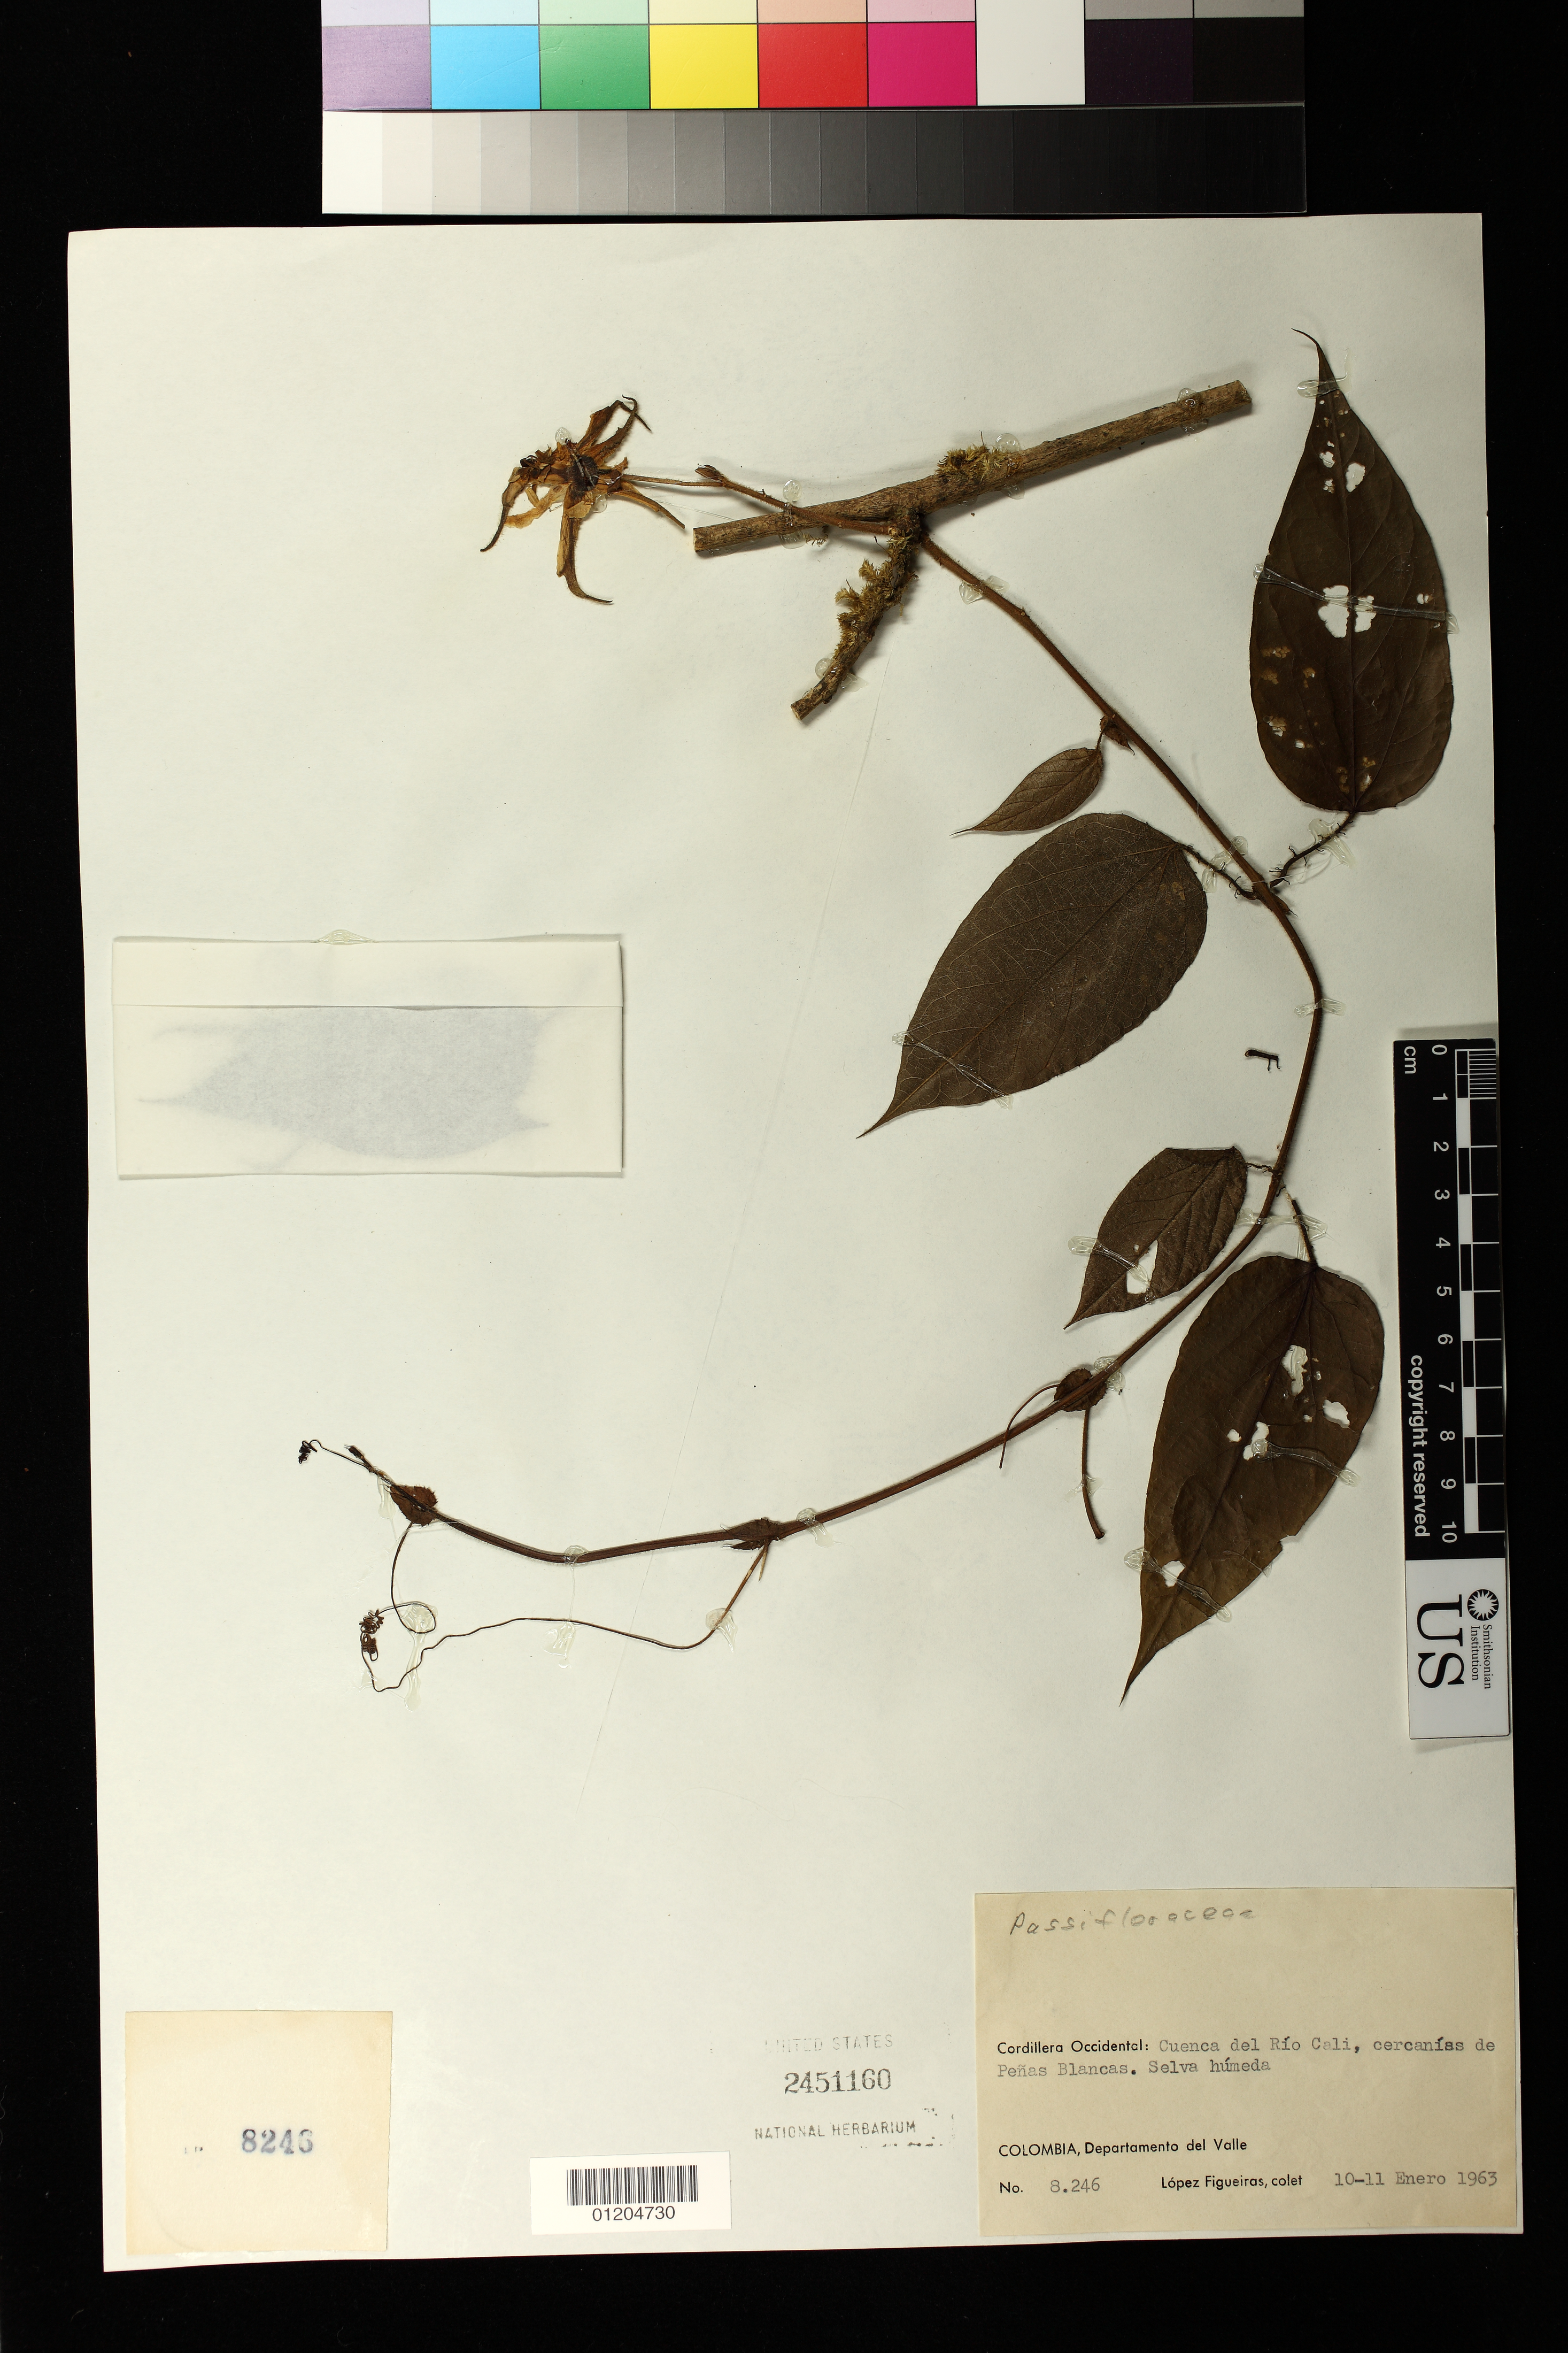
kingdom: Plantae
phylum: Tracheophyta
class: Magnoliopsida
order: Malpighiales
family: Passifloraceae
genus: Passiflora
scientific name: Passiflora praeacuta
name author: Mast.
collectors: M. López Figueiras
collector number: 8.246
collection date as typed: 10 Jan 1963 to 11 Jan 1963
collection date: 1963-01-10/1963-01-11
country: Colombia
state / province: Valle del Cauca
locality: Cordillera Occidental: Cuenca del Rio Cali, Cercanias de Penas Blancas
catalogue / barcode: US 2451160